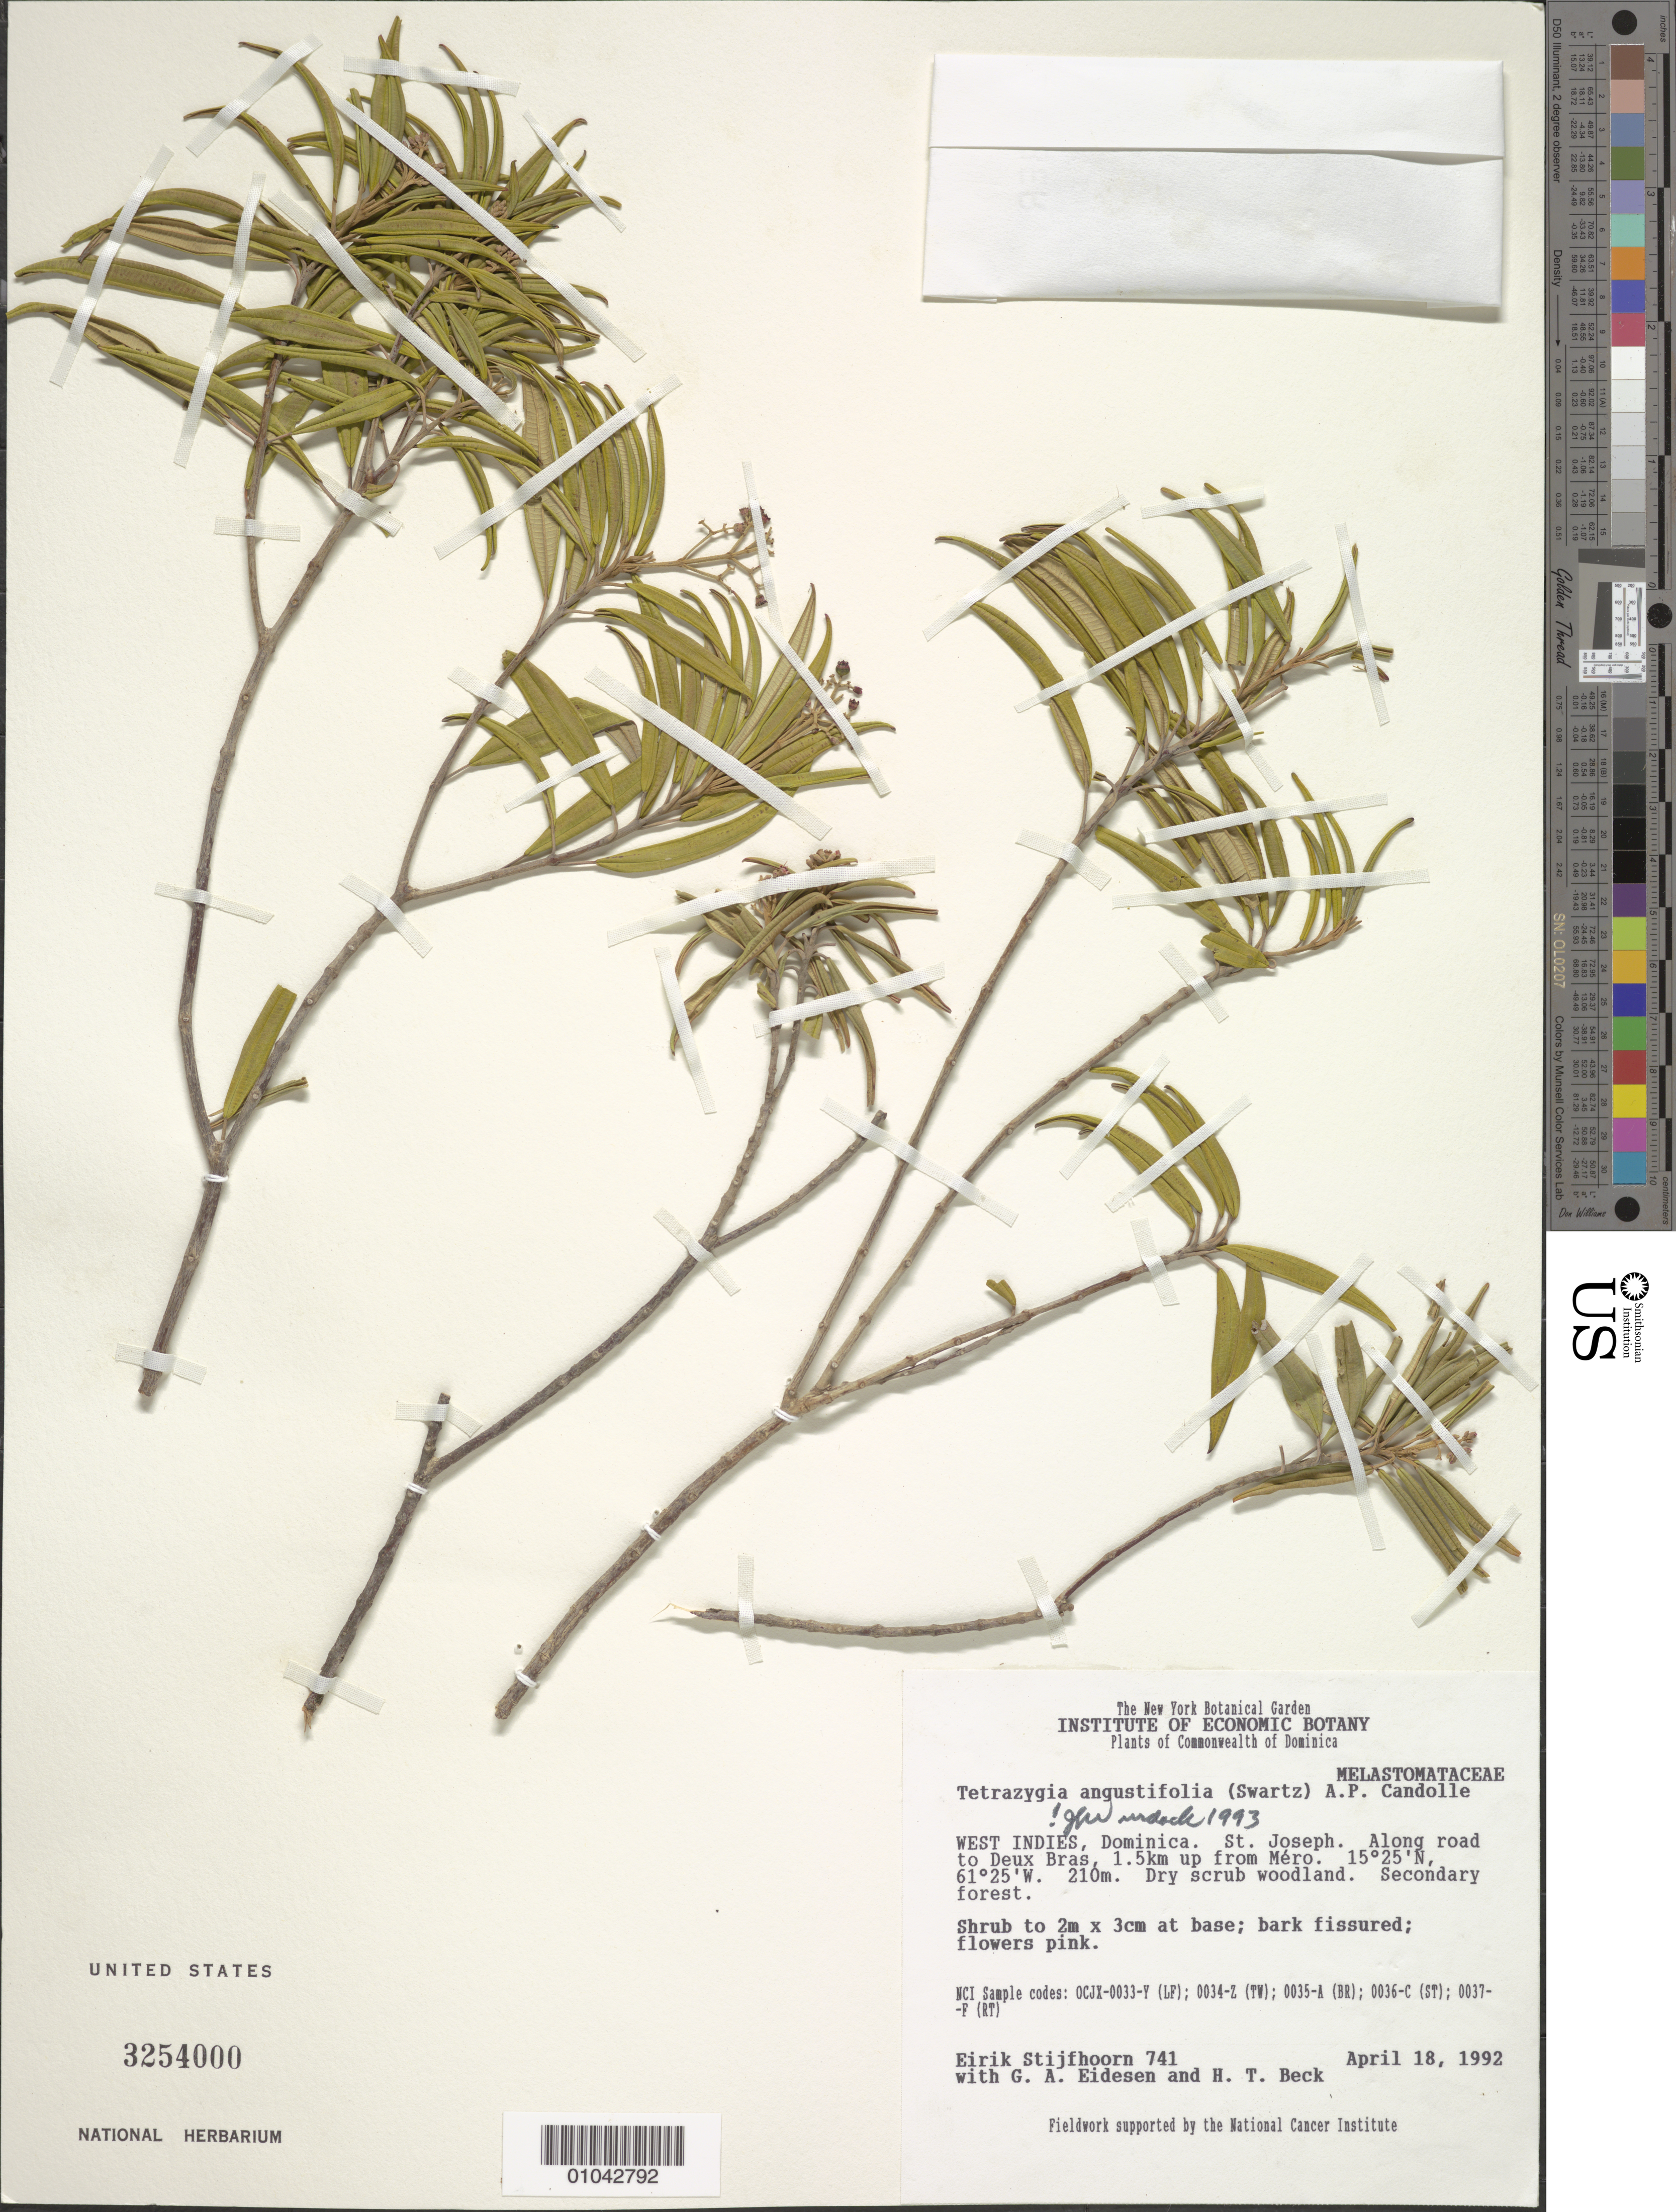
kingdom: Plantae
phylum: Tracheophyta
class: Magnoliopsida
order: Myrtales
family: Melastomataceae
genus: Tetrazygia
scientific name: Tetrazygia angustifolia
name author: (Sw.) DC.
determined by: Wurdack, John J., (US), US (UNITED STATES)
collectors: E. Stijfhoorn, G. Eidesen & H. T. Beck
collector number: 741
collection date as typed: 18 Apr 1992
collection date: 1992-04-18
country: Dominica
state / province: St. Joseph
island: Dominica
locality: Road to Deux Bras, 1.5 km up from Méro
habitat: Dry scrub woodland. Secondary forest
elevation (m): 210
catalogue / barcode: US 3254000